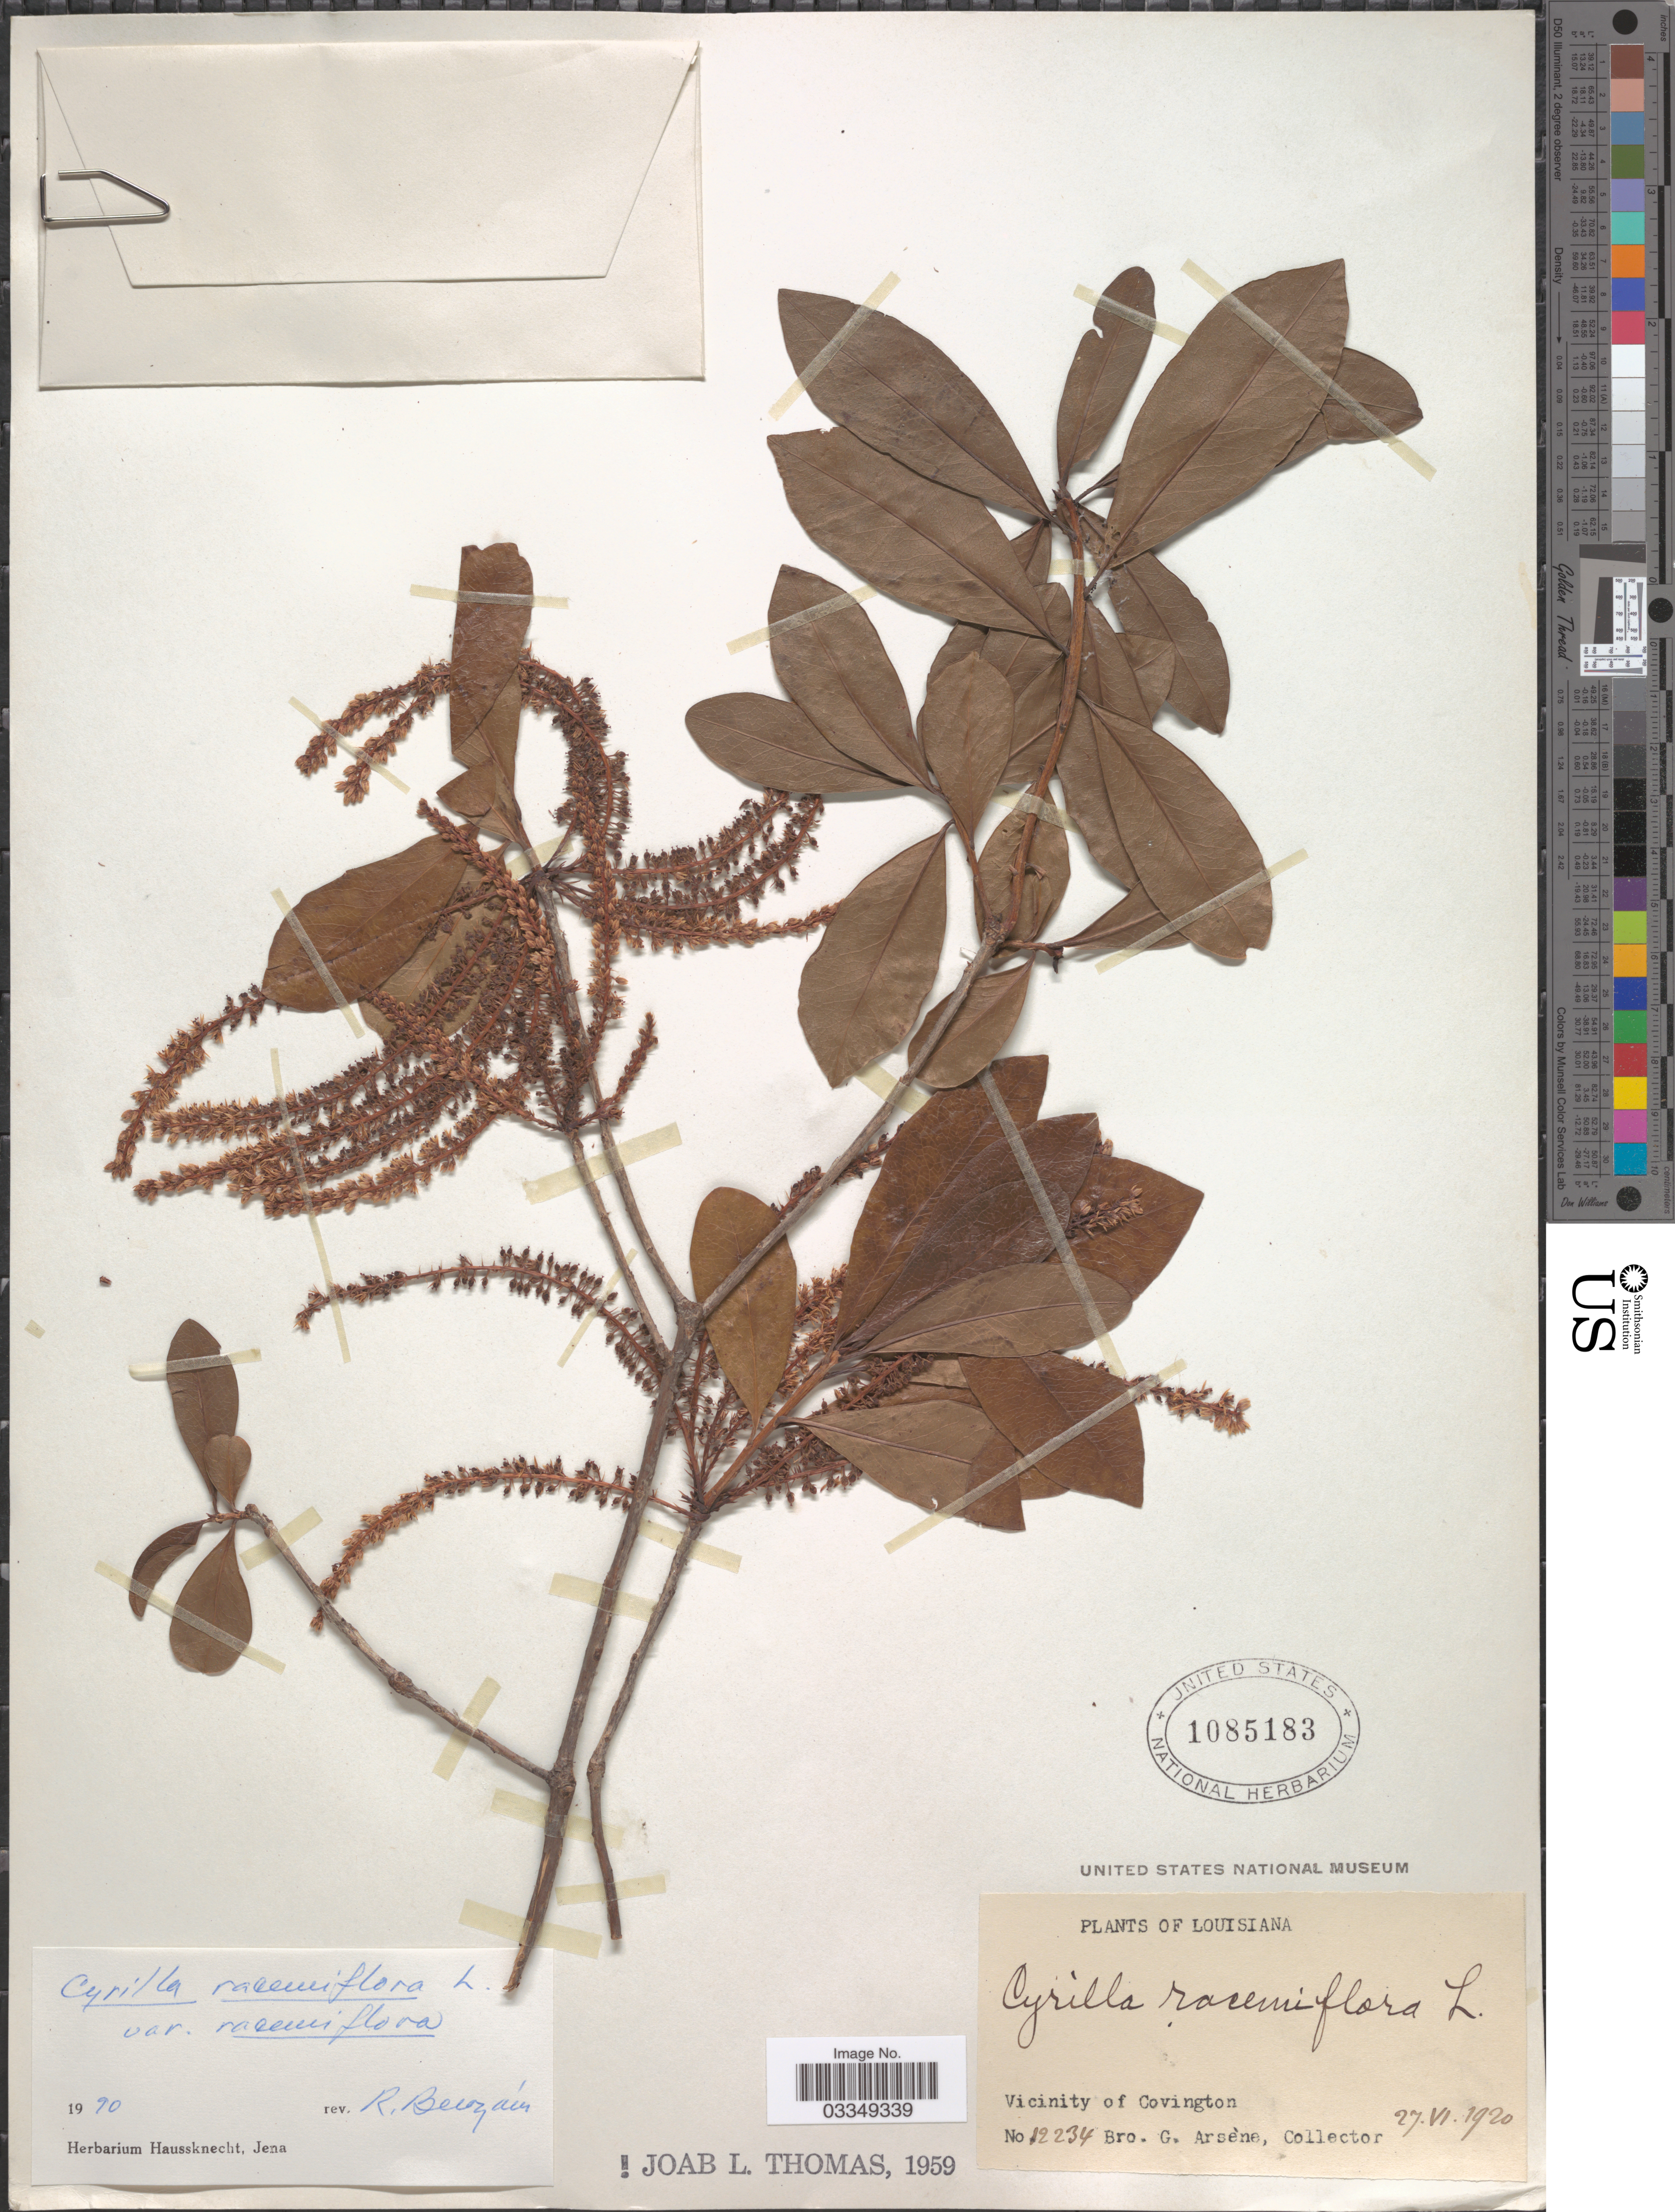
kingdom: Plantae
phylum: Tracheophyta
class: Magnoliopsida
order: Ericales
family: Cyrillaceae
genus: Cyrilla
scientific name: Cyrilla racemiflora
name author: L.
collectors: Bro. G. Arsène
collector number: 12234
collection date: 1920-06-27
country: United States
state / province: Louisiana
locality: Vicinity of Covington.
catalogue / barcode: US 1085183